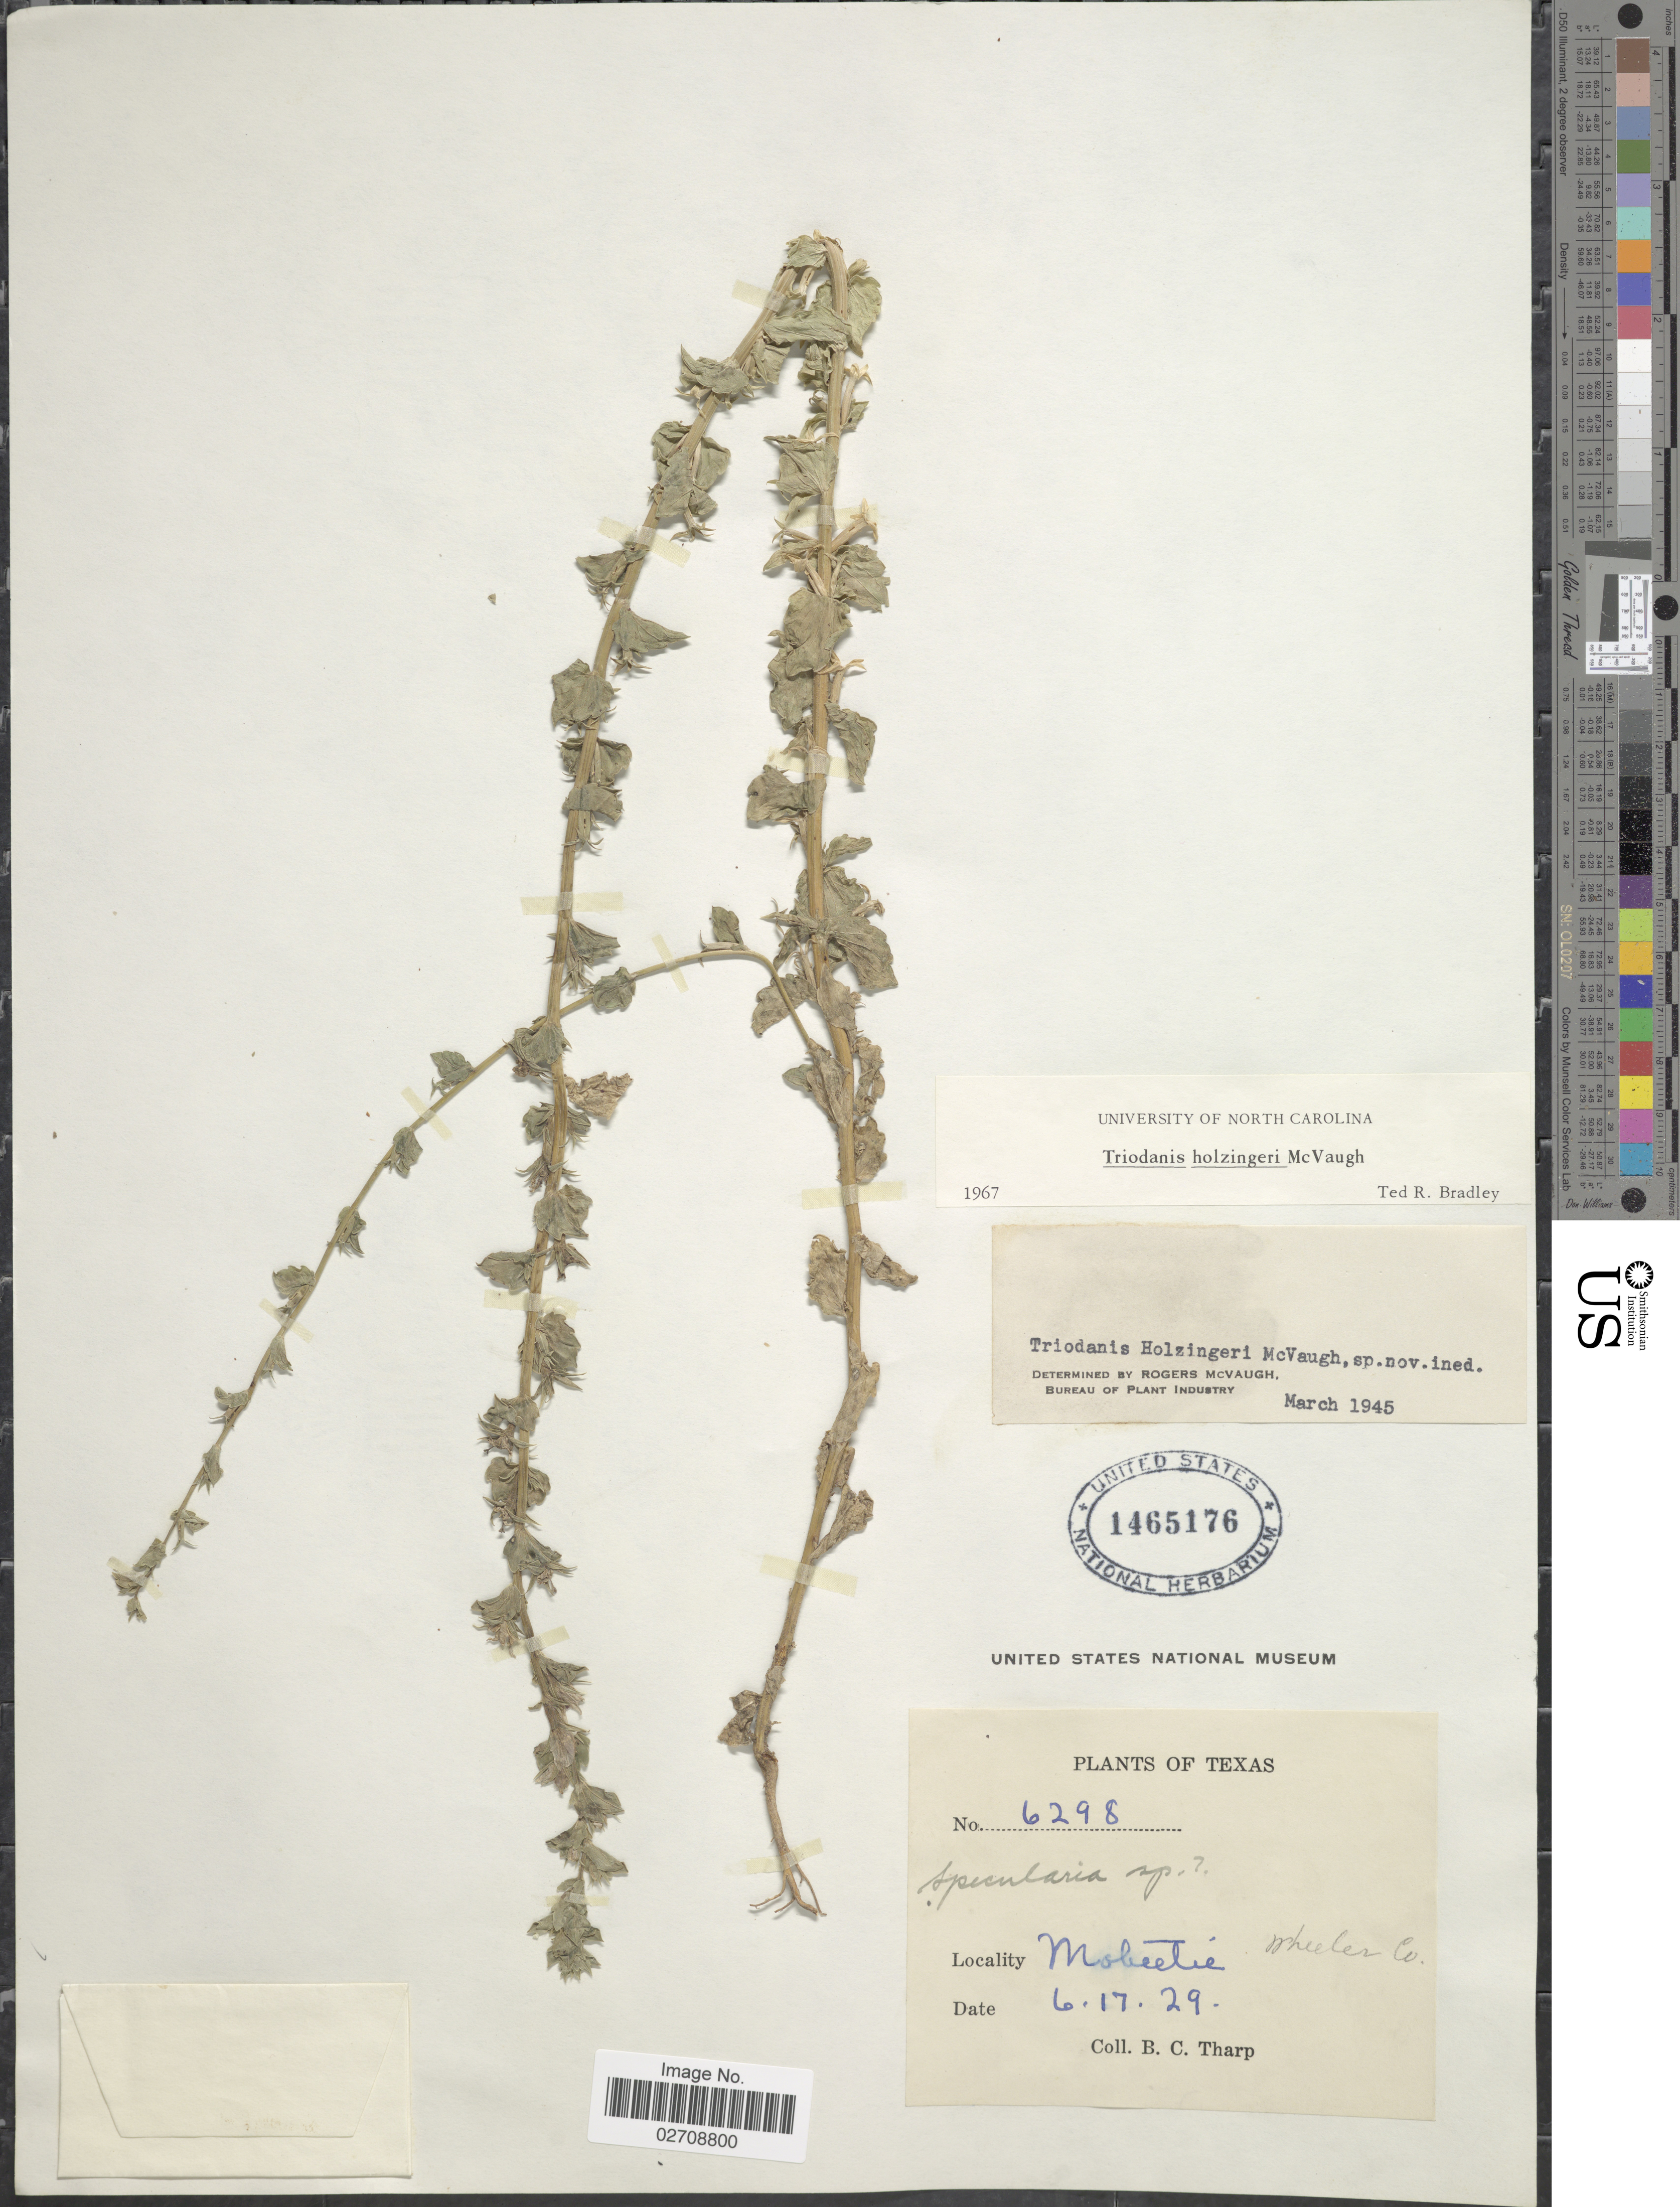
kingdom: Plantae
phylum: Tracheophyta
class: Magnoliopsida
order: Asterales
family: Campanulaceae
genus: Triodanis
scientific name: Triodanis holzingeri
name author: McVaugh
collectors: B. C. Tharp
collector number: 6298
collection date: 1929-06-17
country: United States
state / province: Texas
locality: Mobeetie, Wheeler Co.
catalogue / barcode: US 1465176